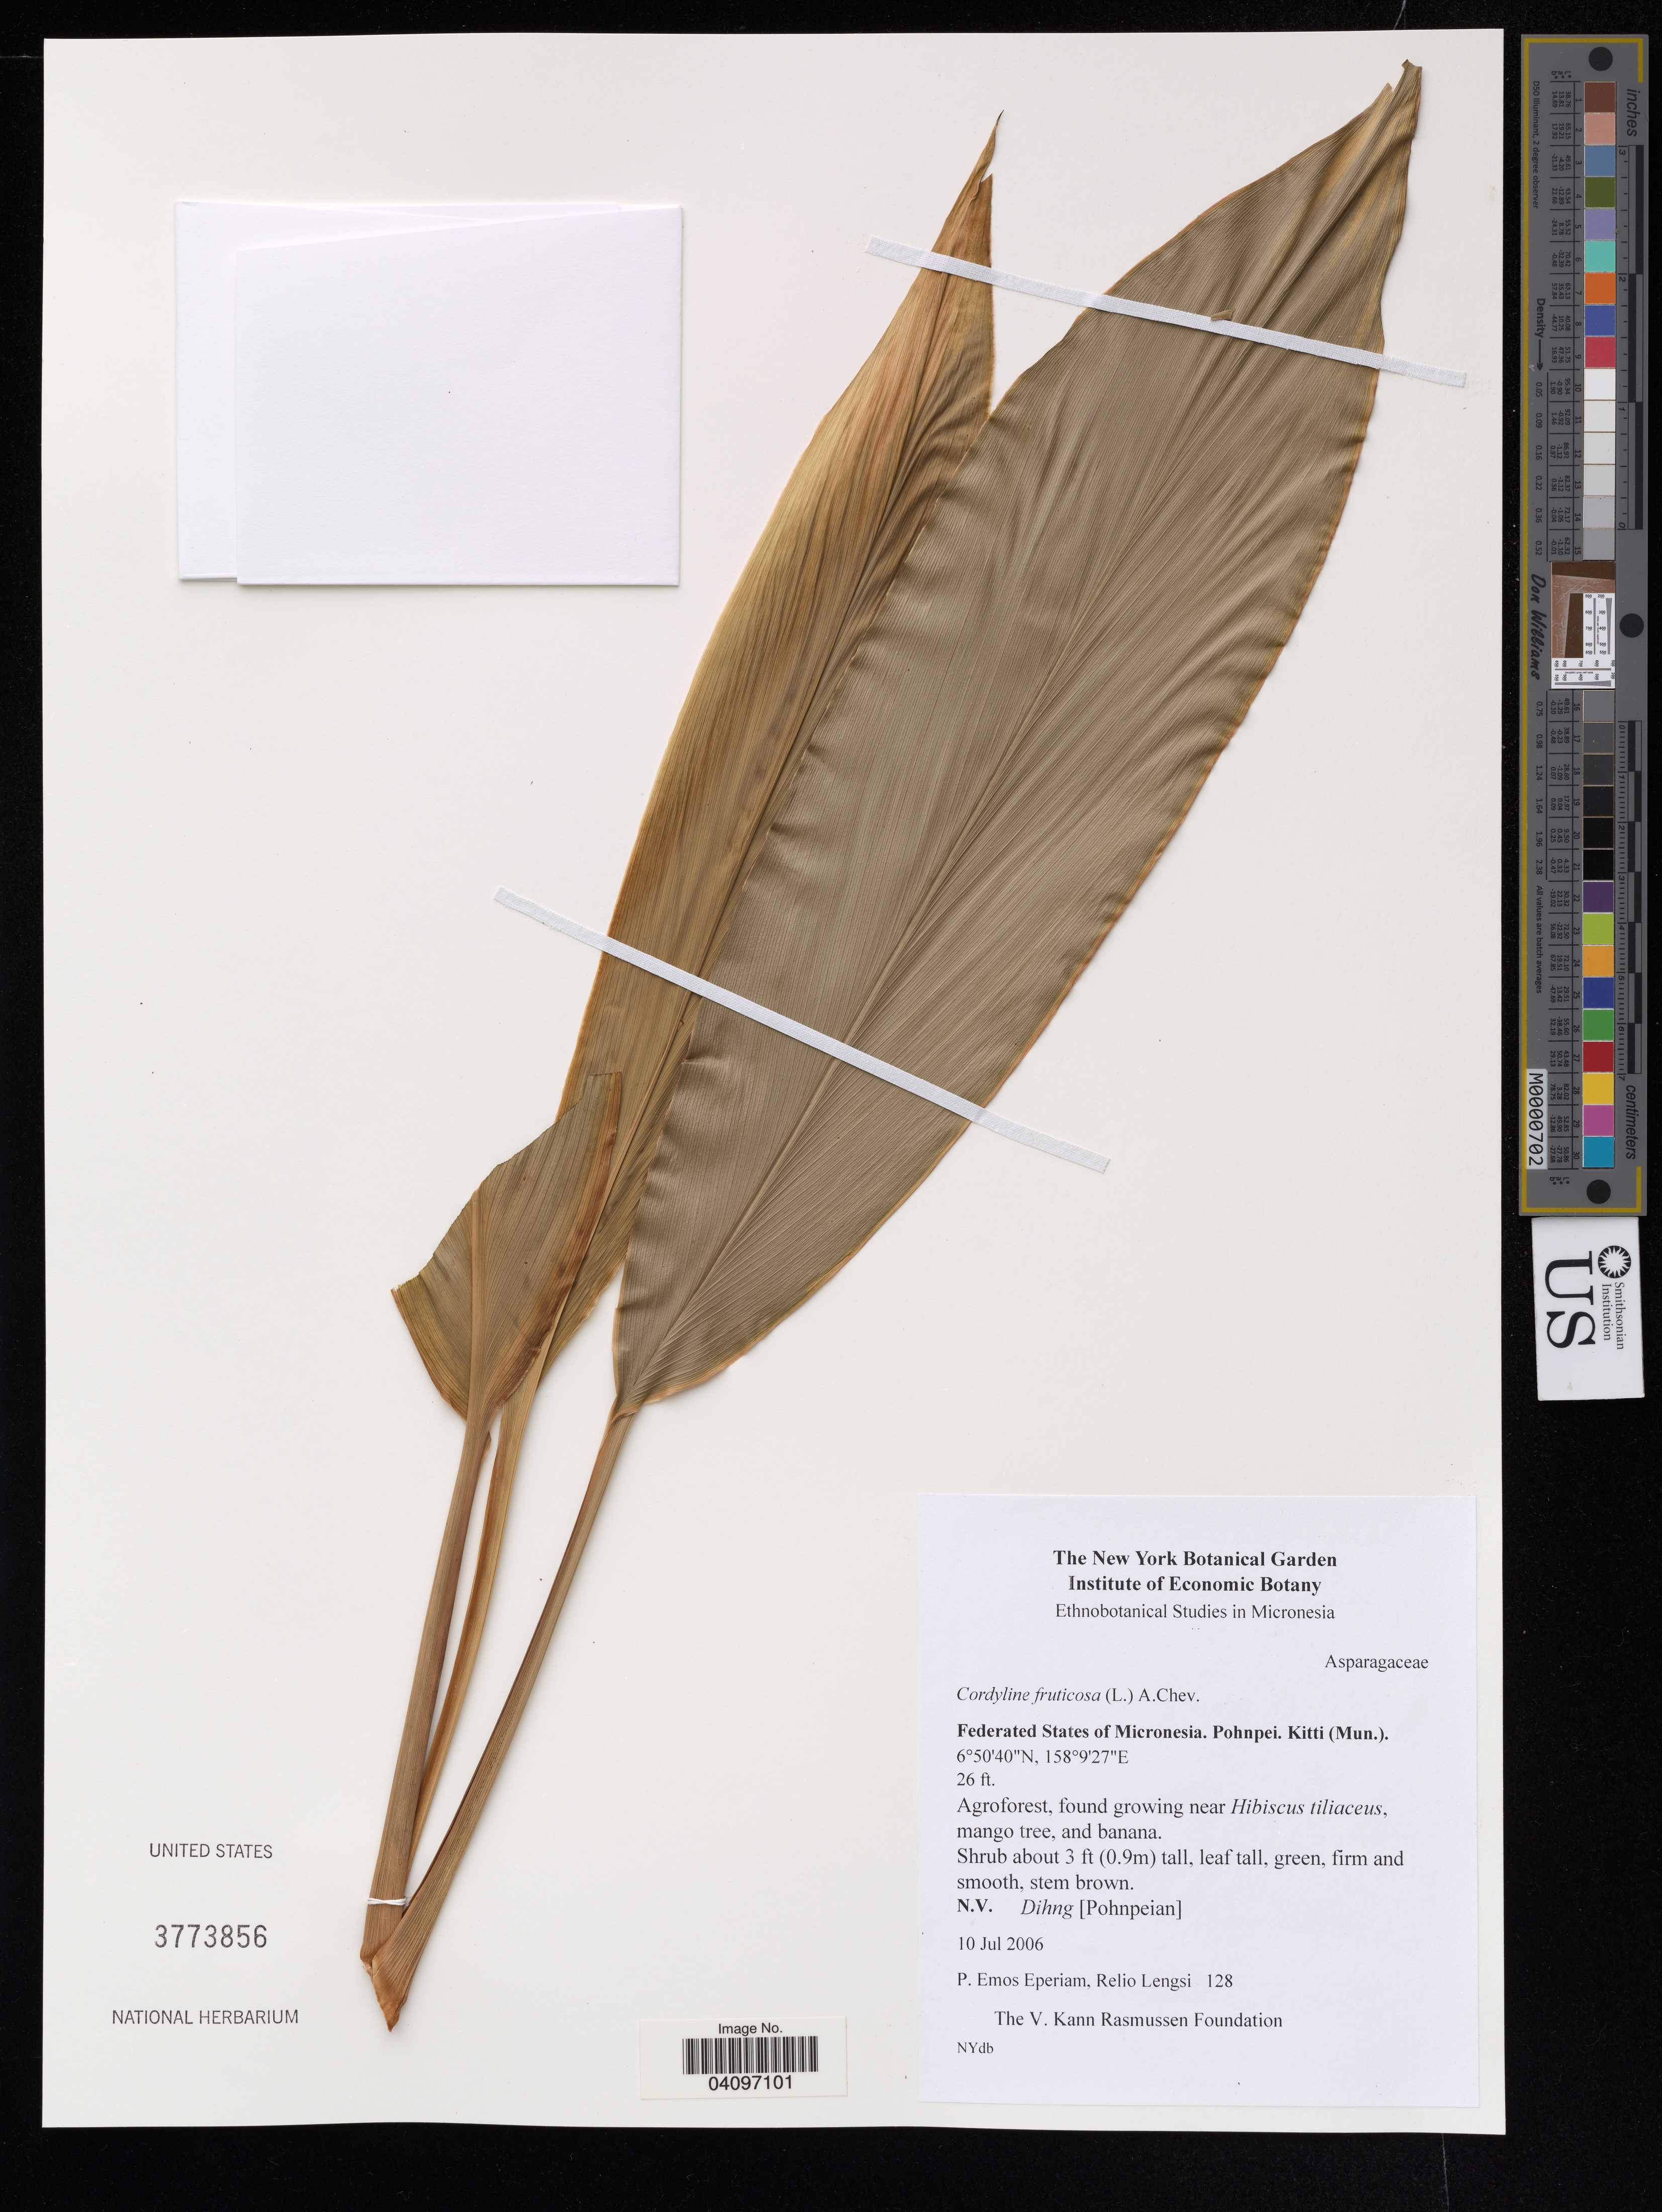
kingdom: Plantae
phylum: Tracheophyta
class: Liliopsida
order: Asparagales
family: Asparagaceae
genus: Cordyline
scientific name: Cordyline fruticosa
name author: (L.) A. Chev.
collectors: P. Eperiam & R. Lengsi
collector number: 128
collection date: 2006-07-10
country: Micronesia, Federated States of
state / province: Pohnpei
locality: Kitti (Mun.).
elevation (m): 8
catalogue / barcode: US 3773856